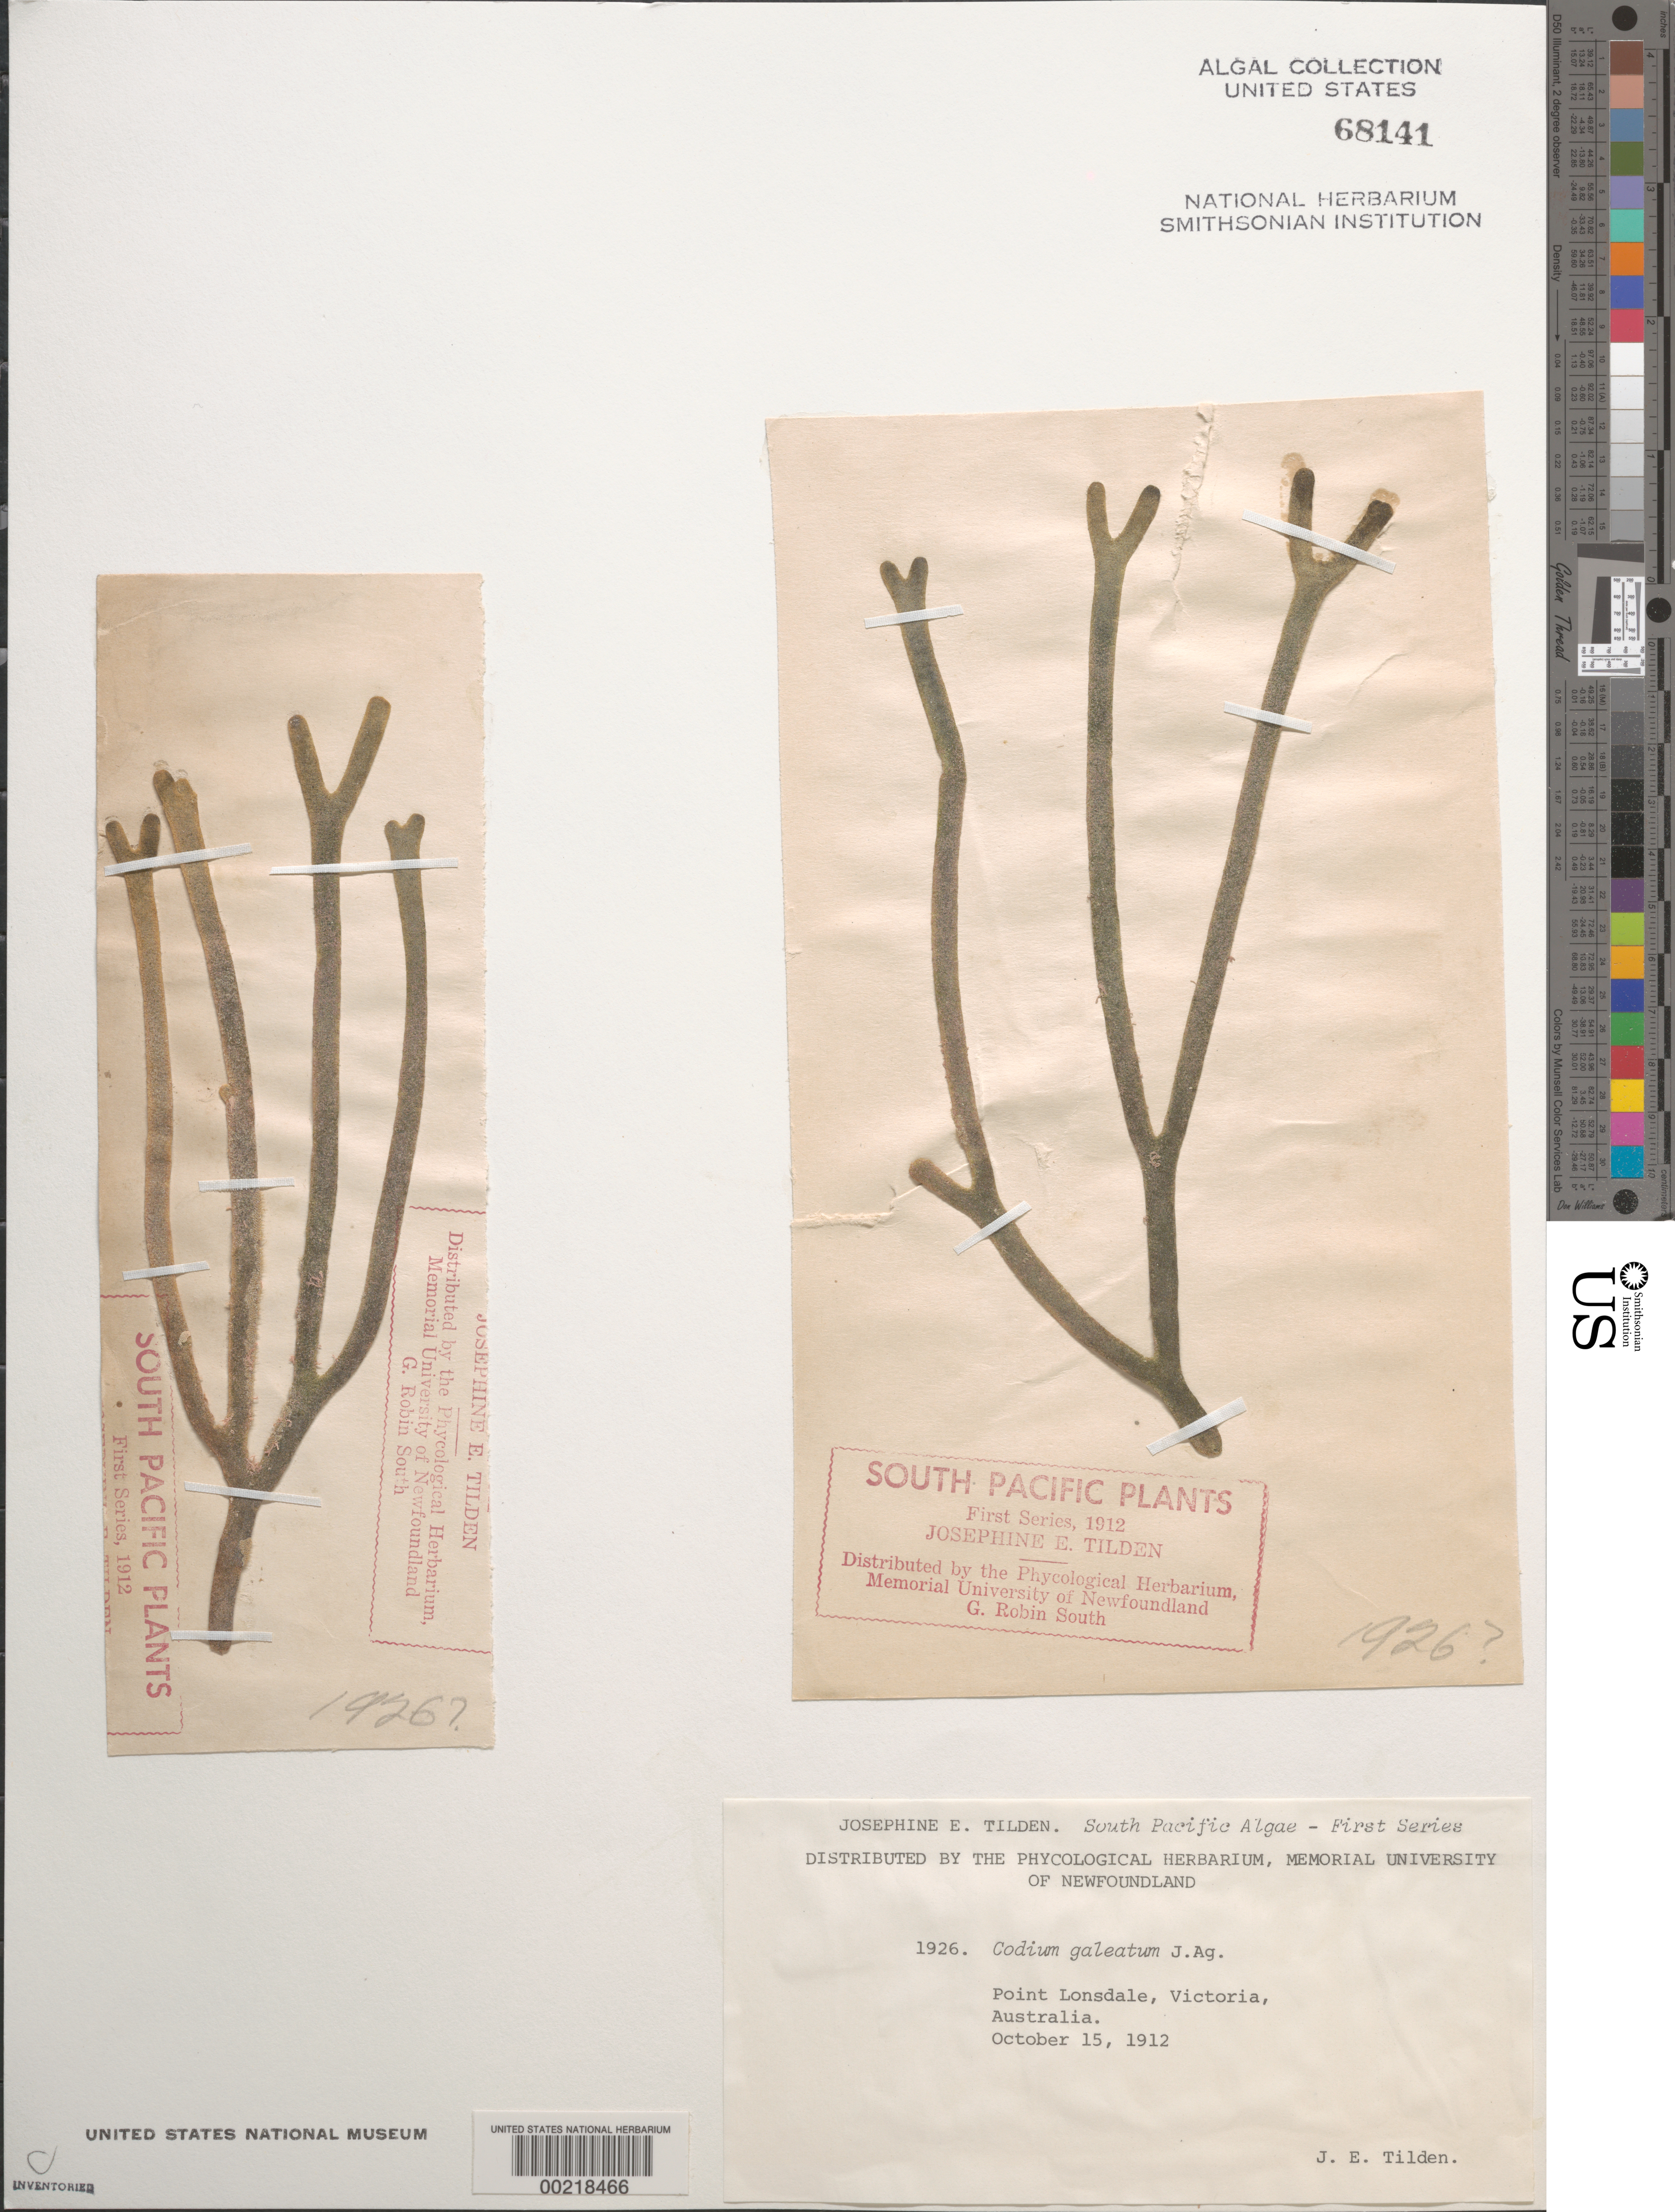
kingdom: Plantae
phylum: Chlorophyta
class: Ulvophyceae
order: Bryopsidales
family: Codiaceae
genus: Codium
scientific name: Codium galeatum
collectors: J. E. Tilden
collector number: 1926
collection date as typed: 15 Oct 1912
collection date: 1912-10-15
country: Australia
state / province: Victoria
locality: Point lonsdale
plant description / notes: Tilden, South Pacific Plants, First Series, 1912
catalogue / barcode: US 68141